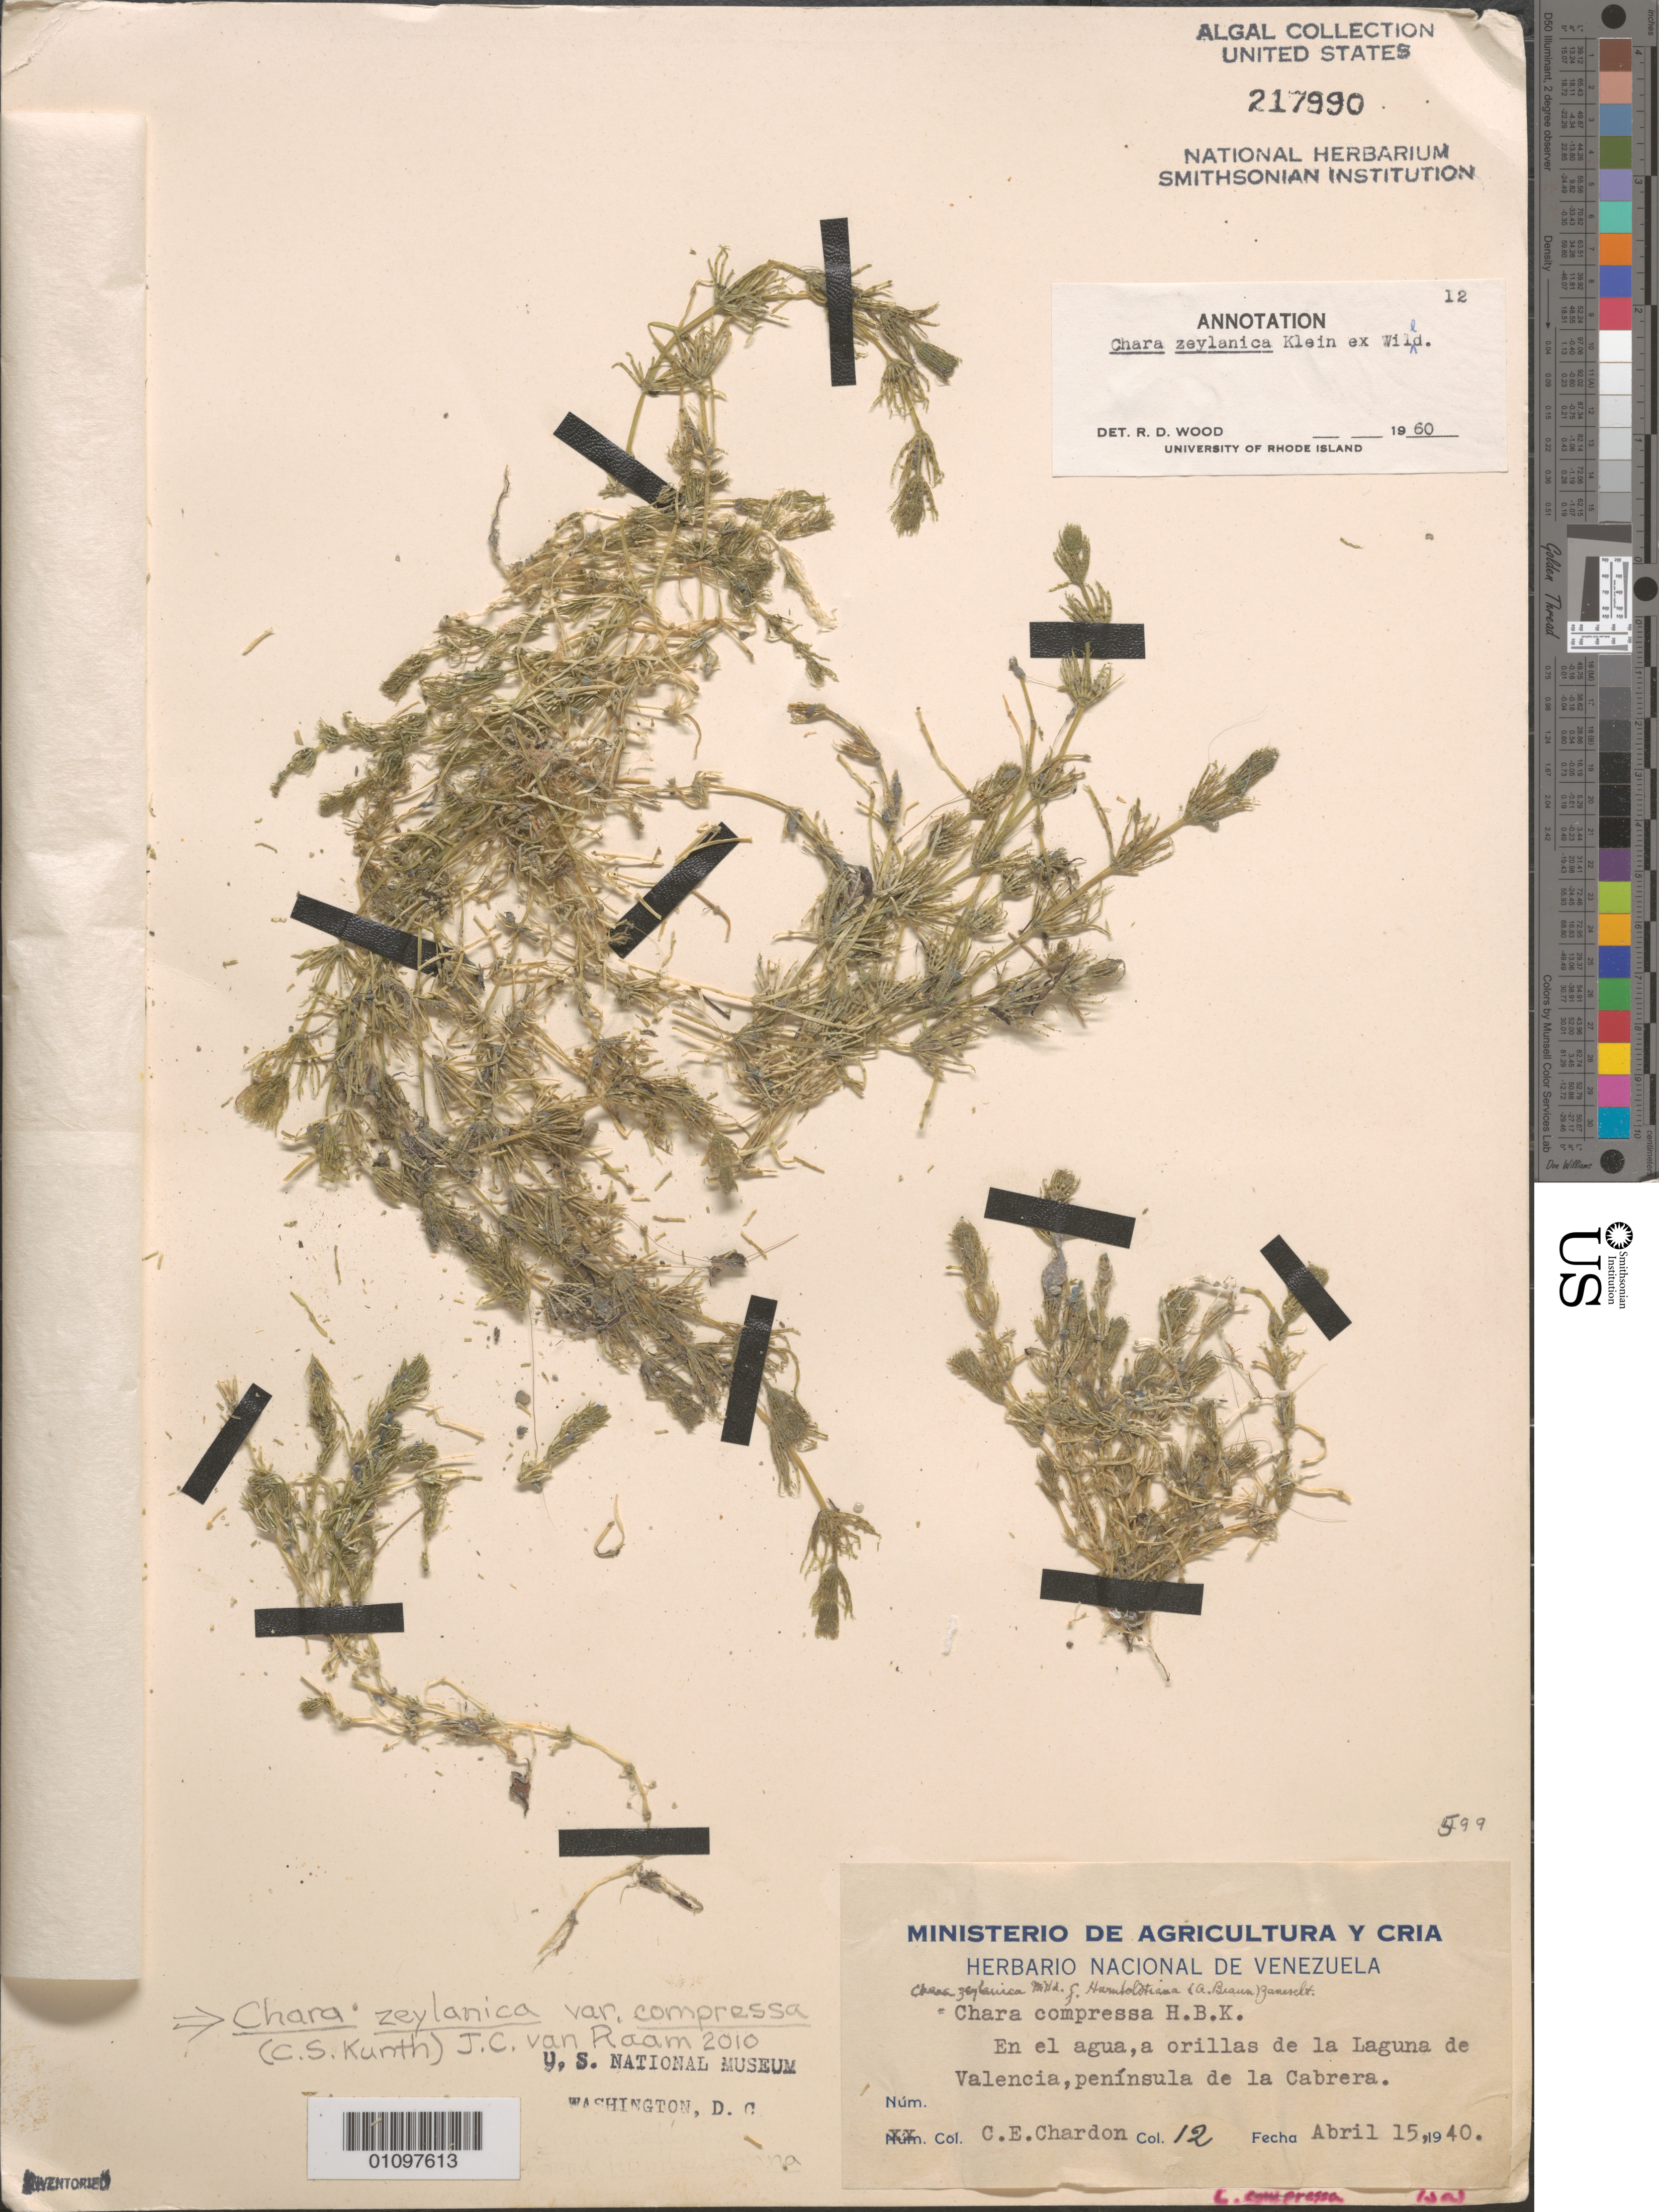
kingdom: Plantae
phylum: Charophyta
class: Charophyceae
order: Charales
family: Characeae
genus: Chara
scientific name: Chara zeylanica var. compressa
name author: (Kunth) van Raam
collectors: C. E. Chardón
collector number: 12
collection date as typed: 15 Apr 1940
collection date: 1940-04-15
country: Venezuela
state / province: Carabobo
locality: Laguna de Valencia, Peninsula de la Cabrera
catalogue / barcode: US 217990